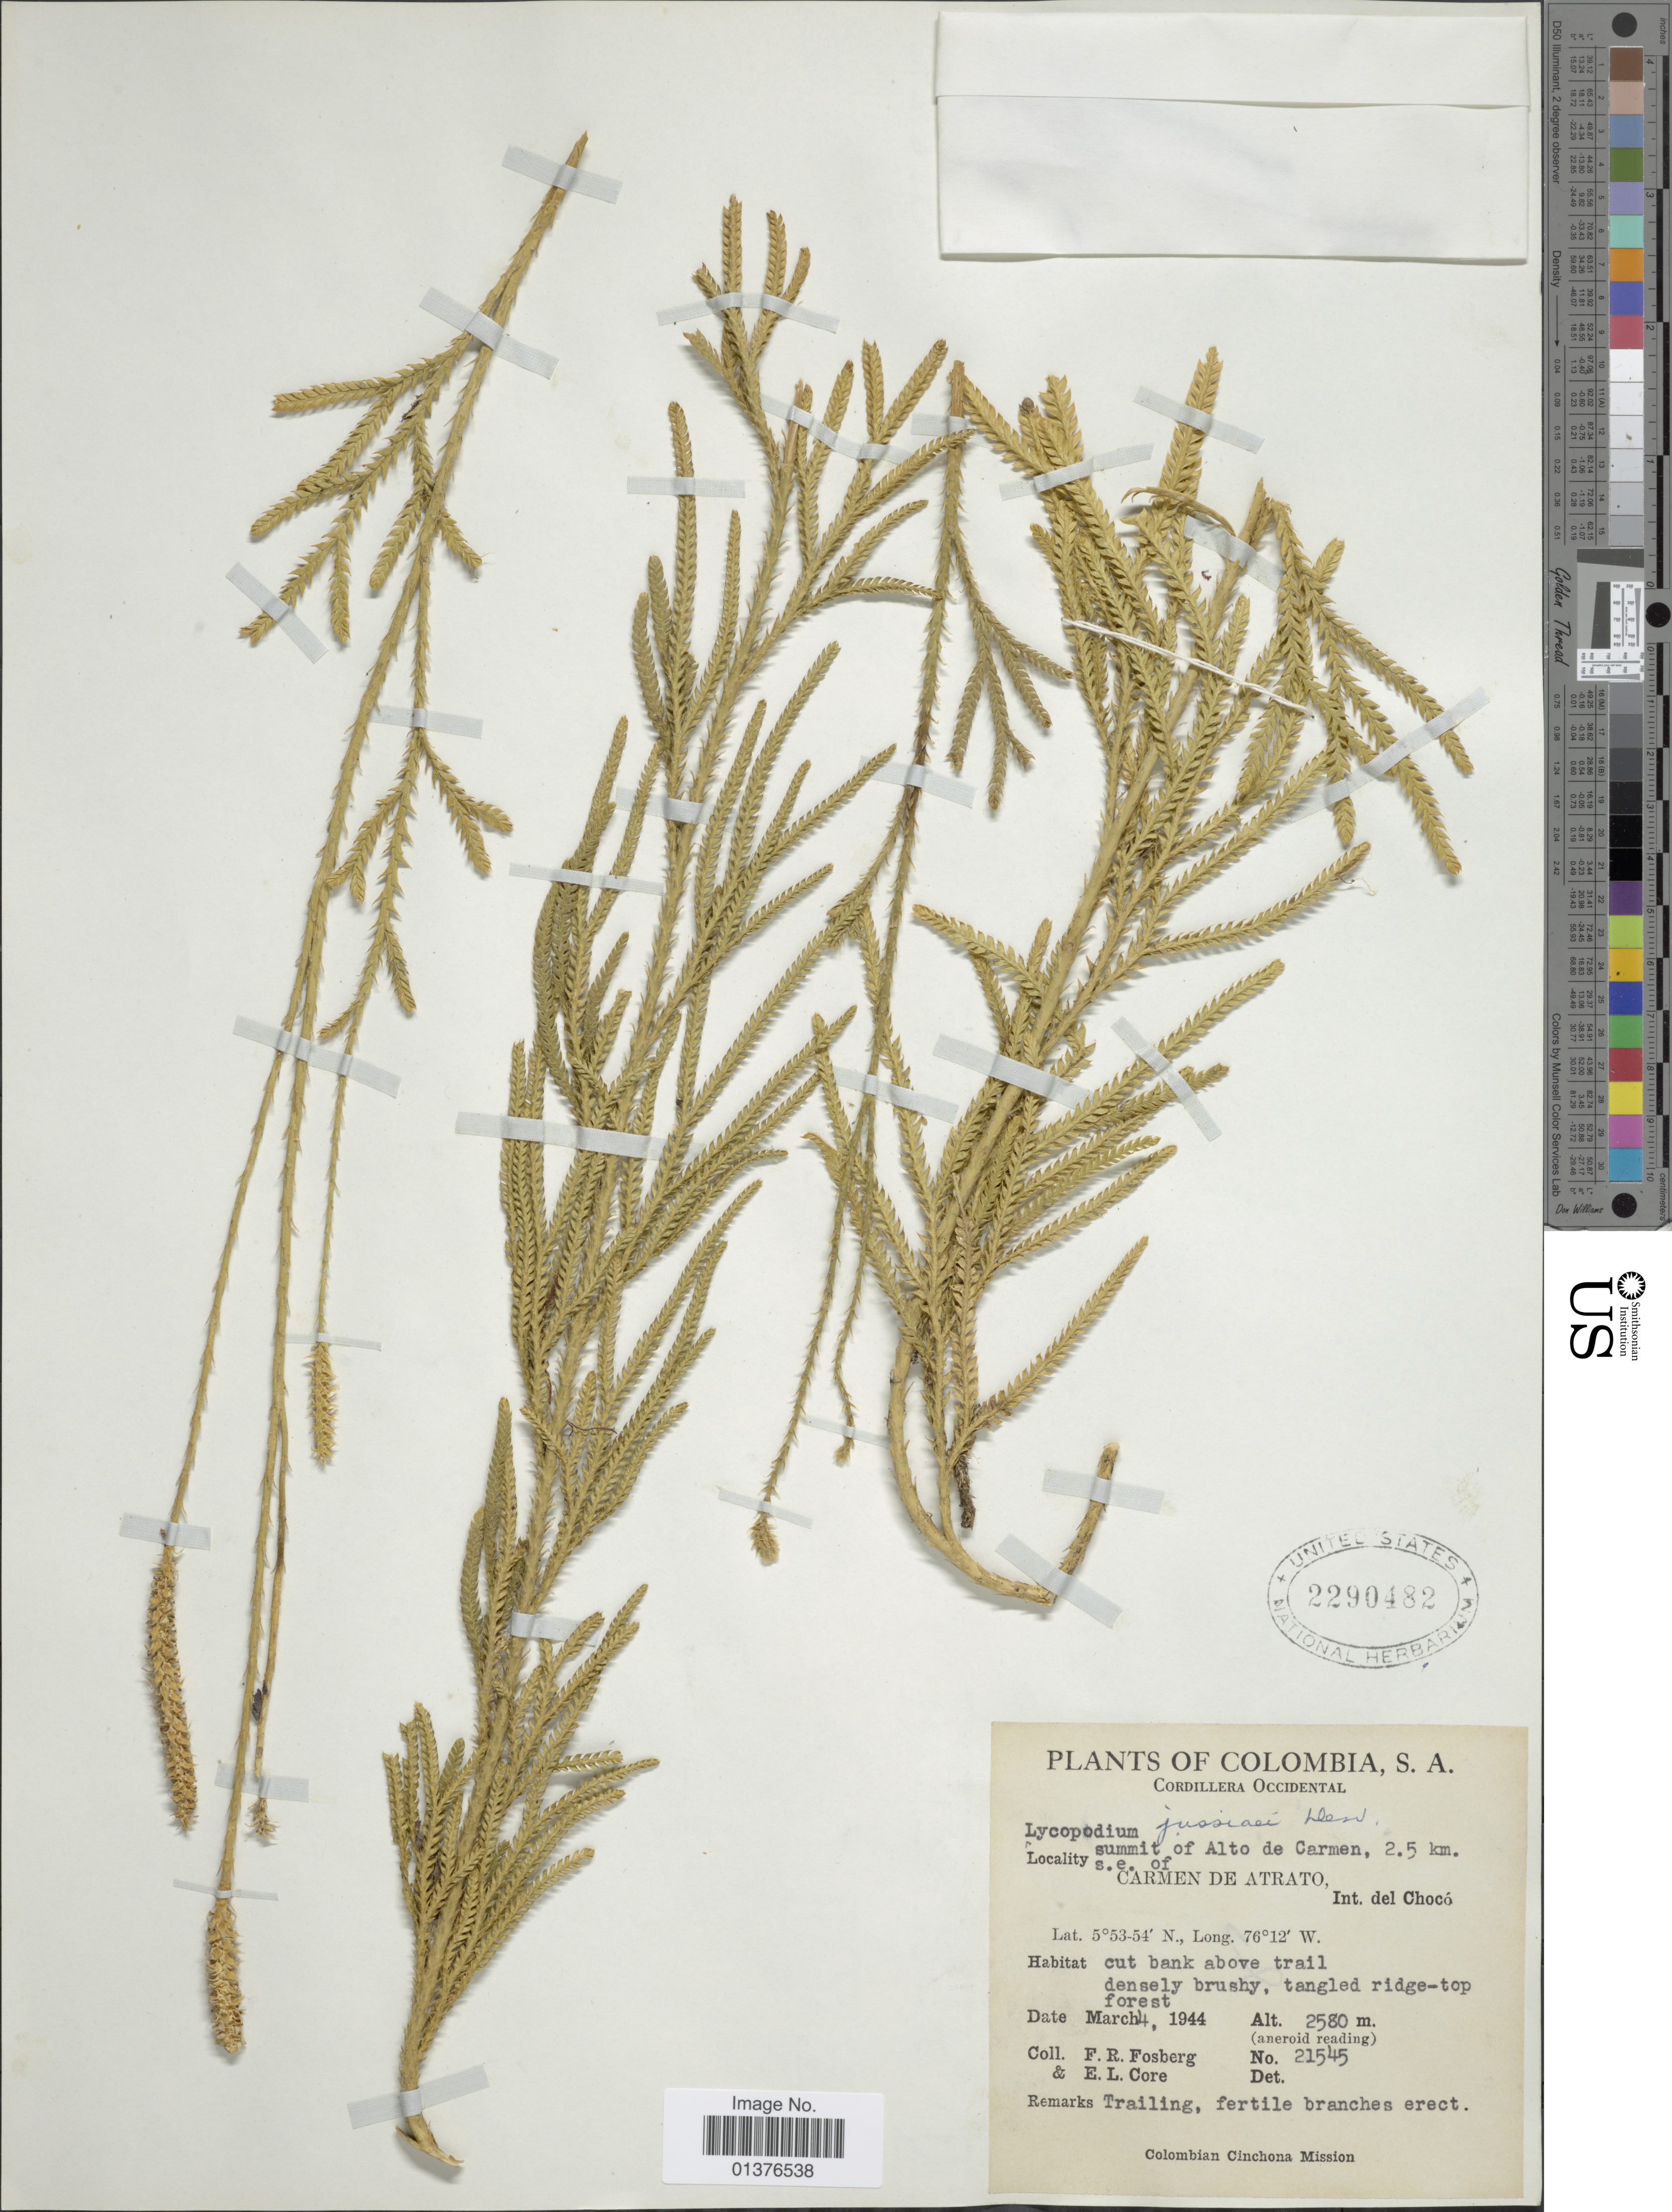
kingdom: Plantae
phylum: Tracheophyta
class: Lycopodiopsida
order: Lycopodiales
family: Lycopodiaceae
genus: Diphasium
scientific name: Diphasium jussiaei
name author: (Desv.) C. Presl ex Rothm.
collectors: F. R. Fosberg & E. L. Core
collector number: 21545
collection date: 1944-03-04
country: Colombia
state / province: Chocó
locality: Summit of Alto de Carmen, 2.5km, Carmen de Atrato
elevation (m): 2580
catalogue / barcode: US 2290482